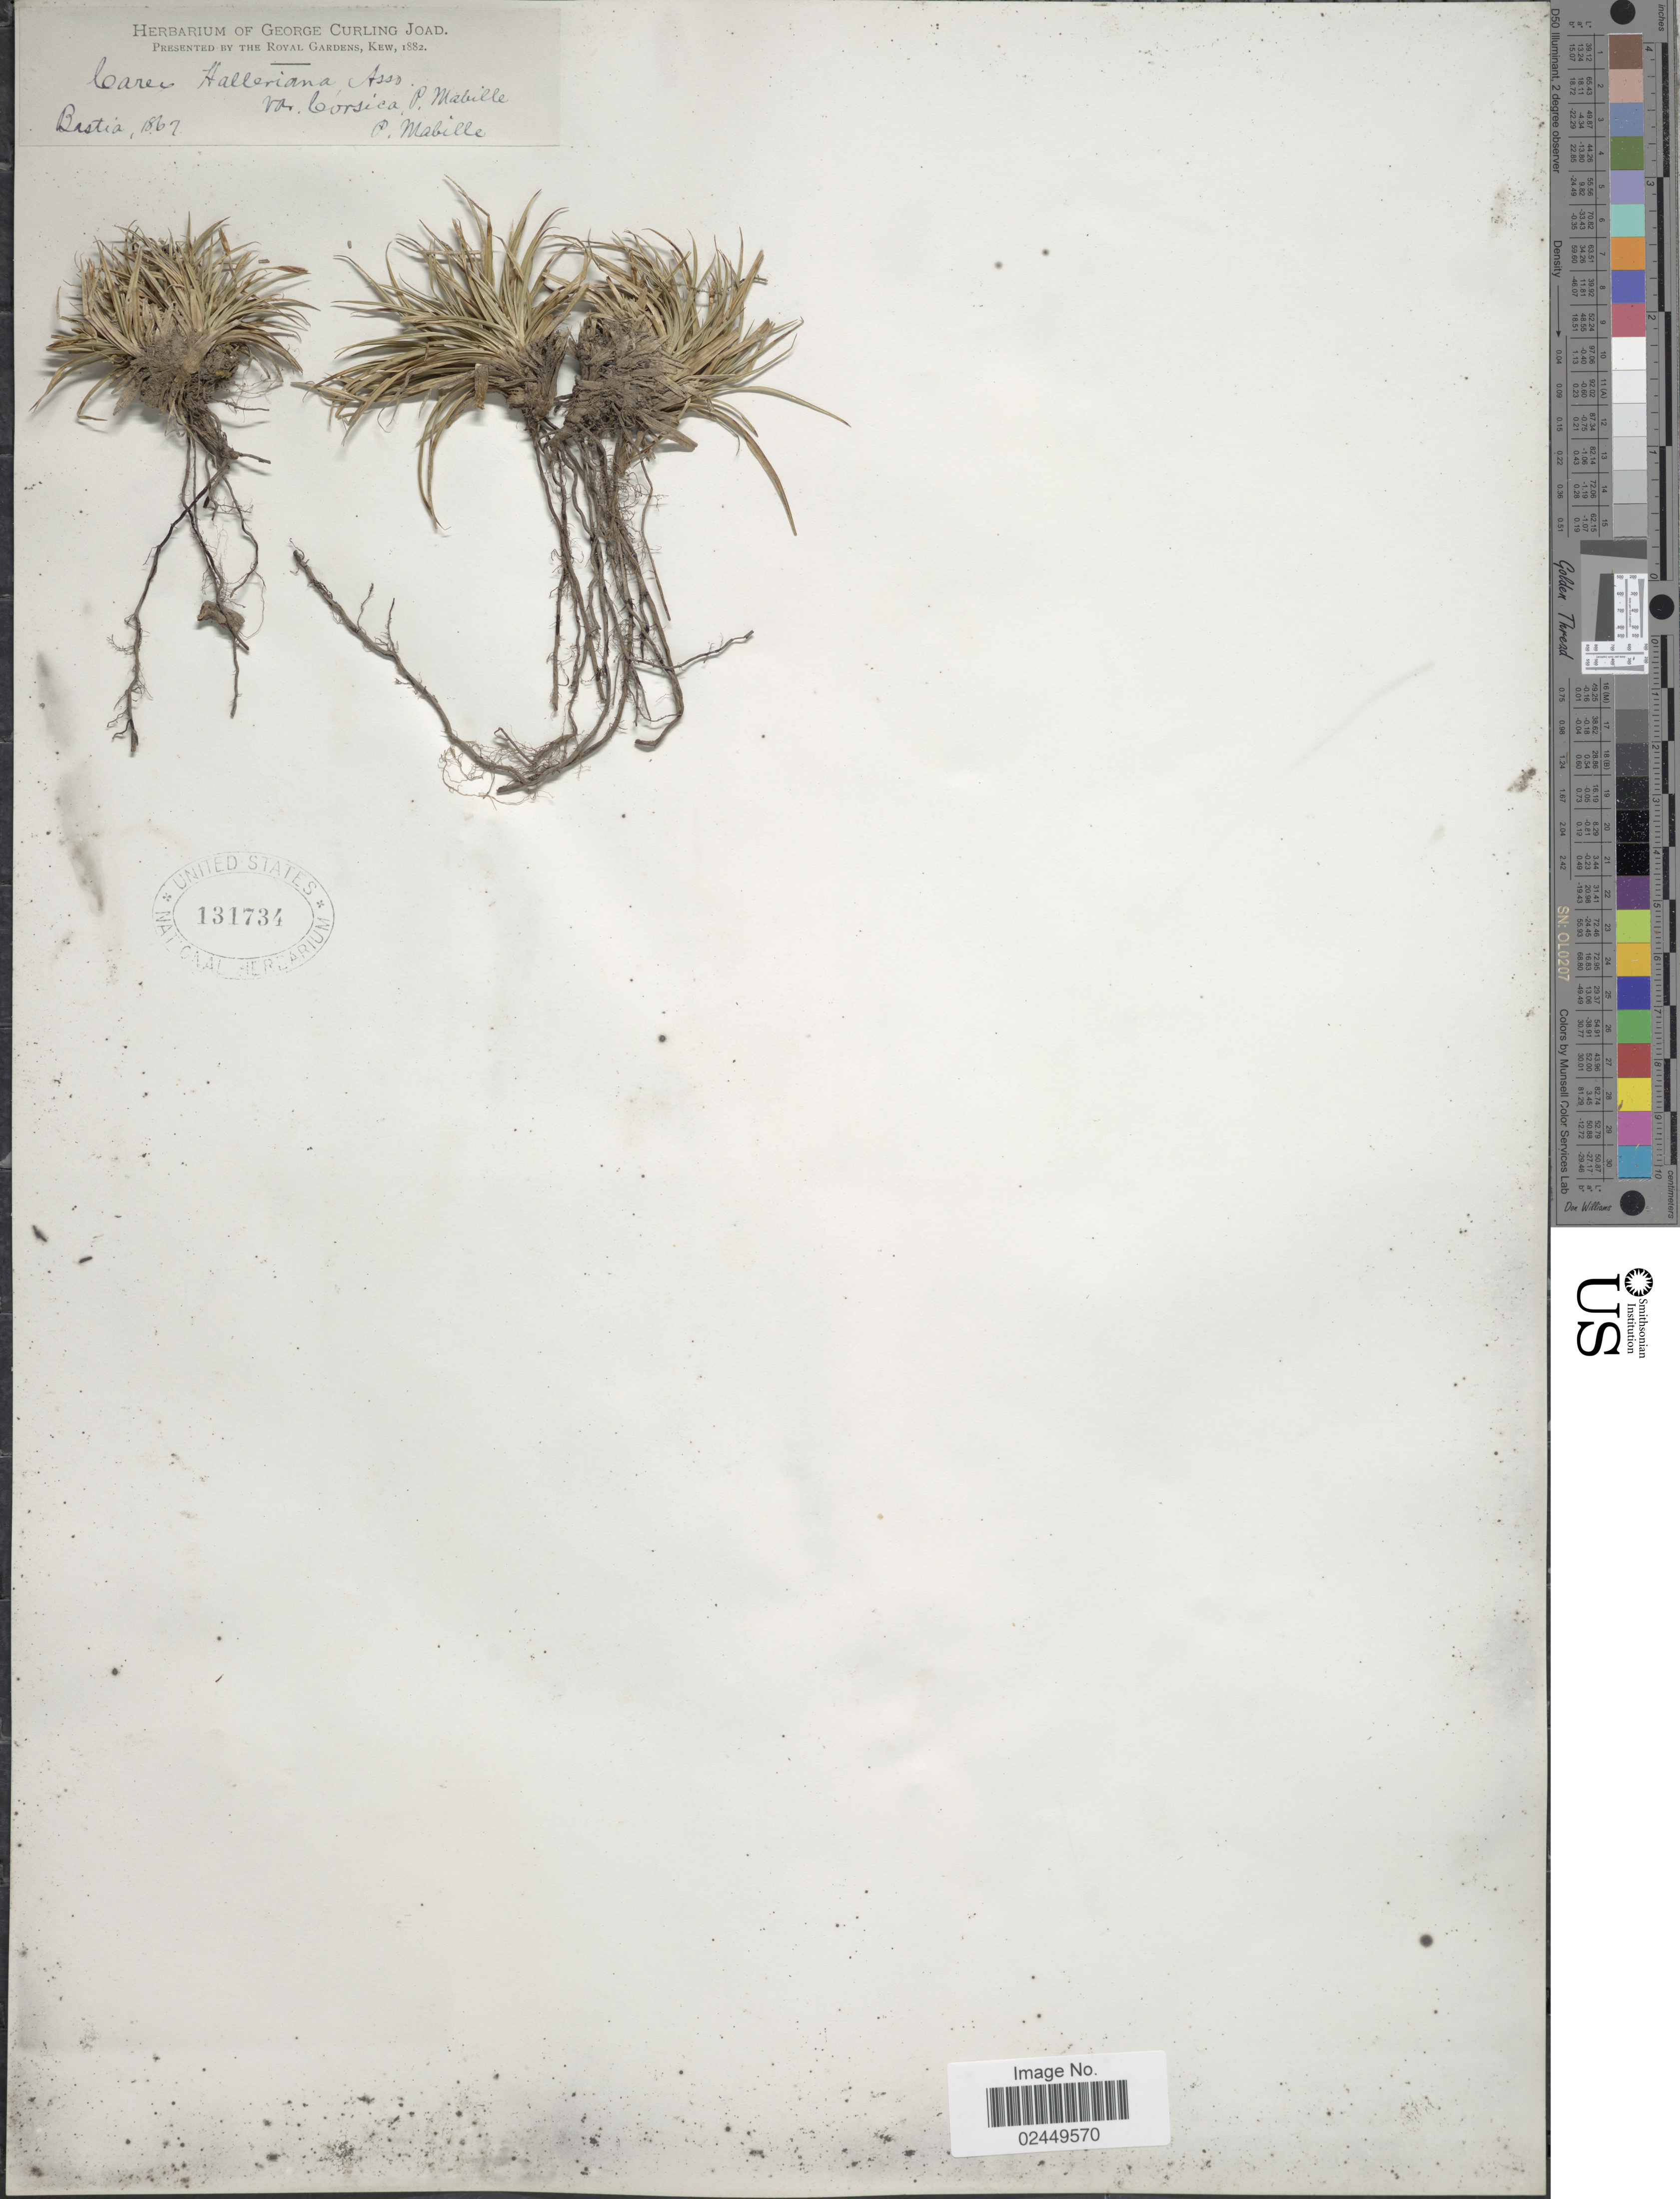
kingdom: Plantae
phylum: Tracheophyta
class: Liliopsida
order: Poales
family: Cyperaceae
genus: Carex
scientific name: Carex halleriana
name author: Asso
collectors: P. Mabille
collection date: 1867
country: France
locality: Bastia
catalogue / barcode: US 131734